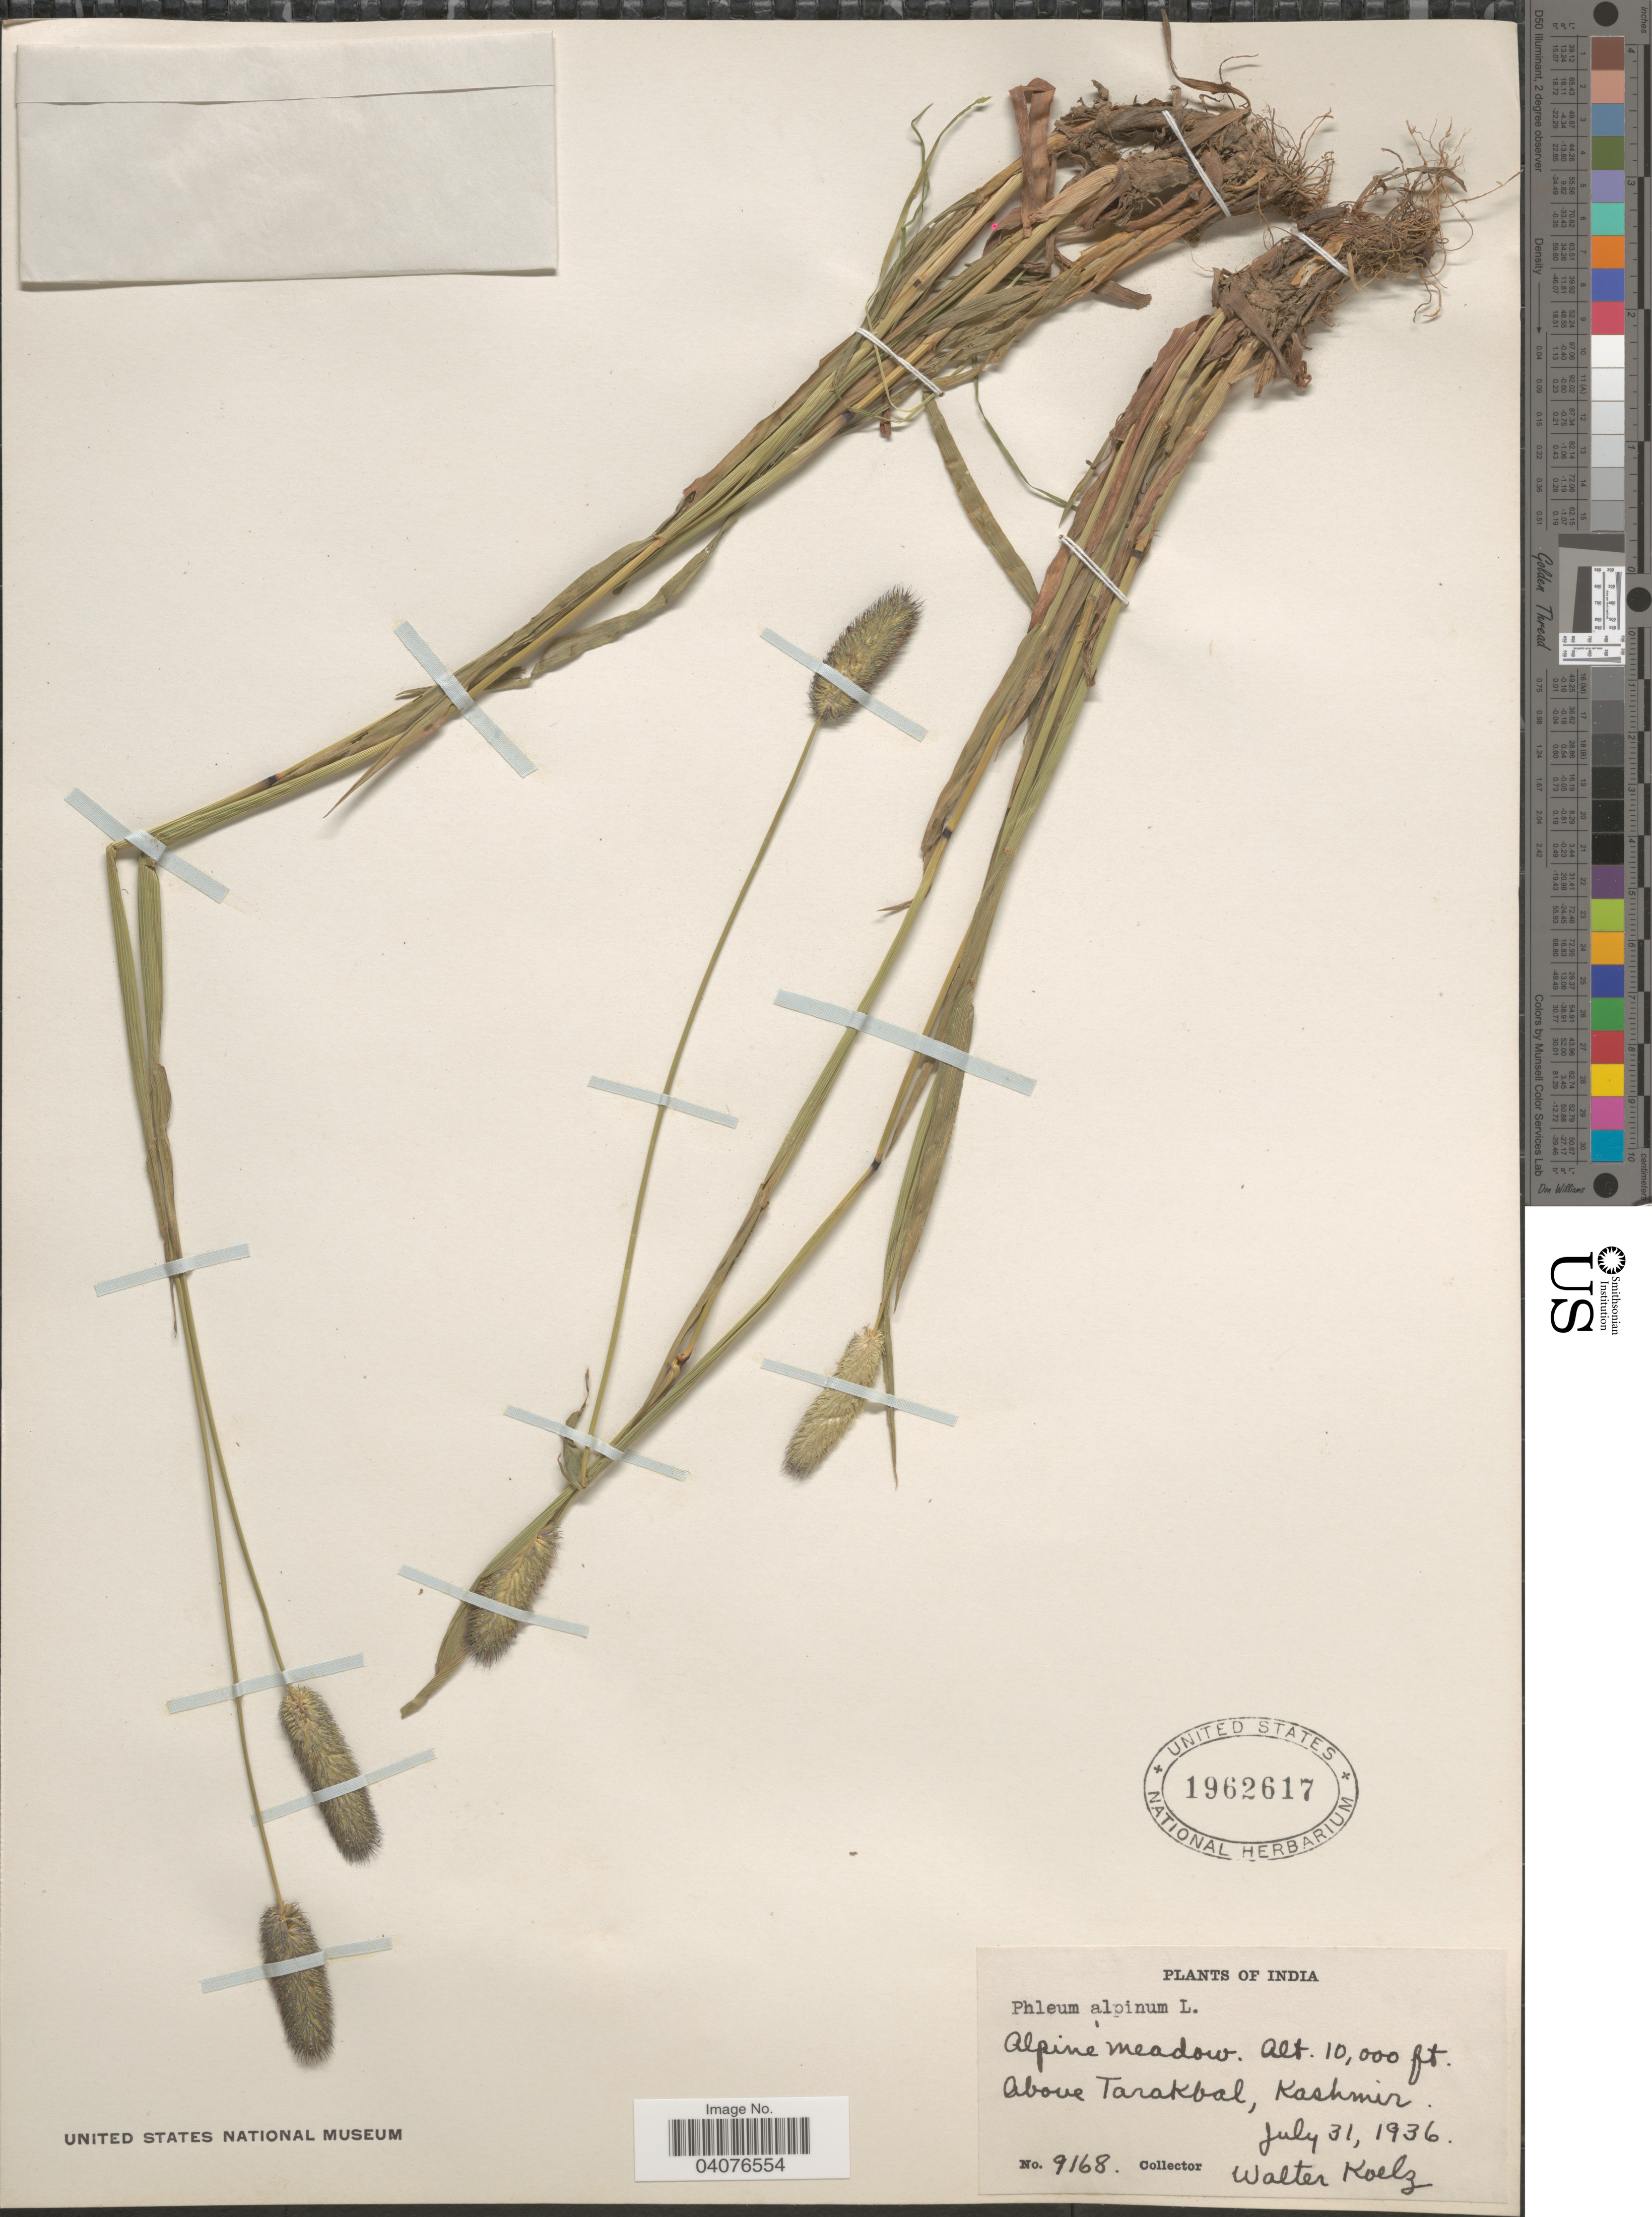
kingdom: Plantae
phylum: Tracheophyta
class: Liliopsida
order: Poales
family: Poaceae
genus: Phleum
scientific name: Phleum alpinum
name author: L.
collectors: W. N. Koelz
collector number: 9168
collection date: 1936-07-31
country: India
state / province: Jammu and Kashmir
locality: Alpine meadow. Above Tarakbal, Kashmir.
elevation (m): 3048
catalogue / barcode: US 1962617